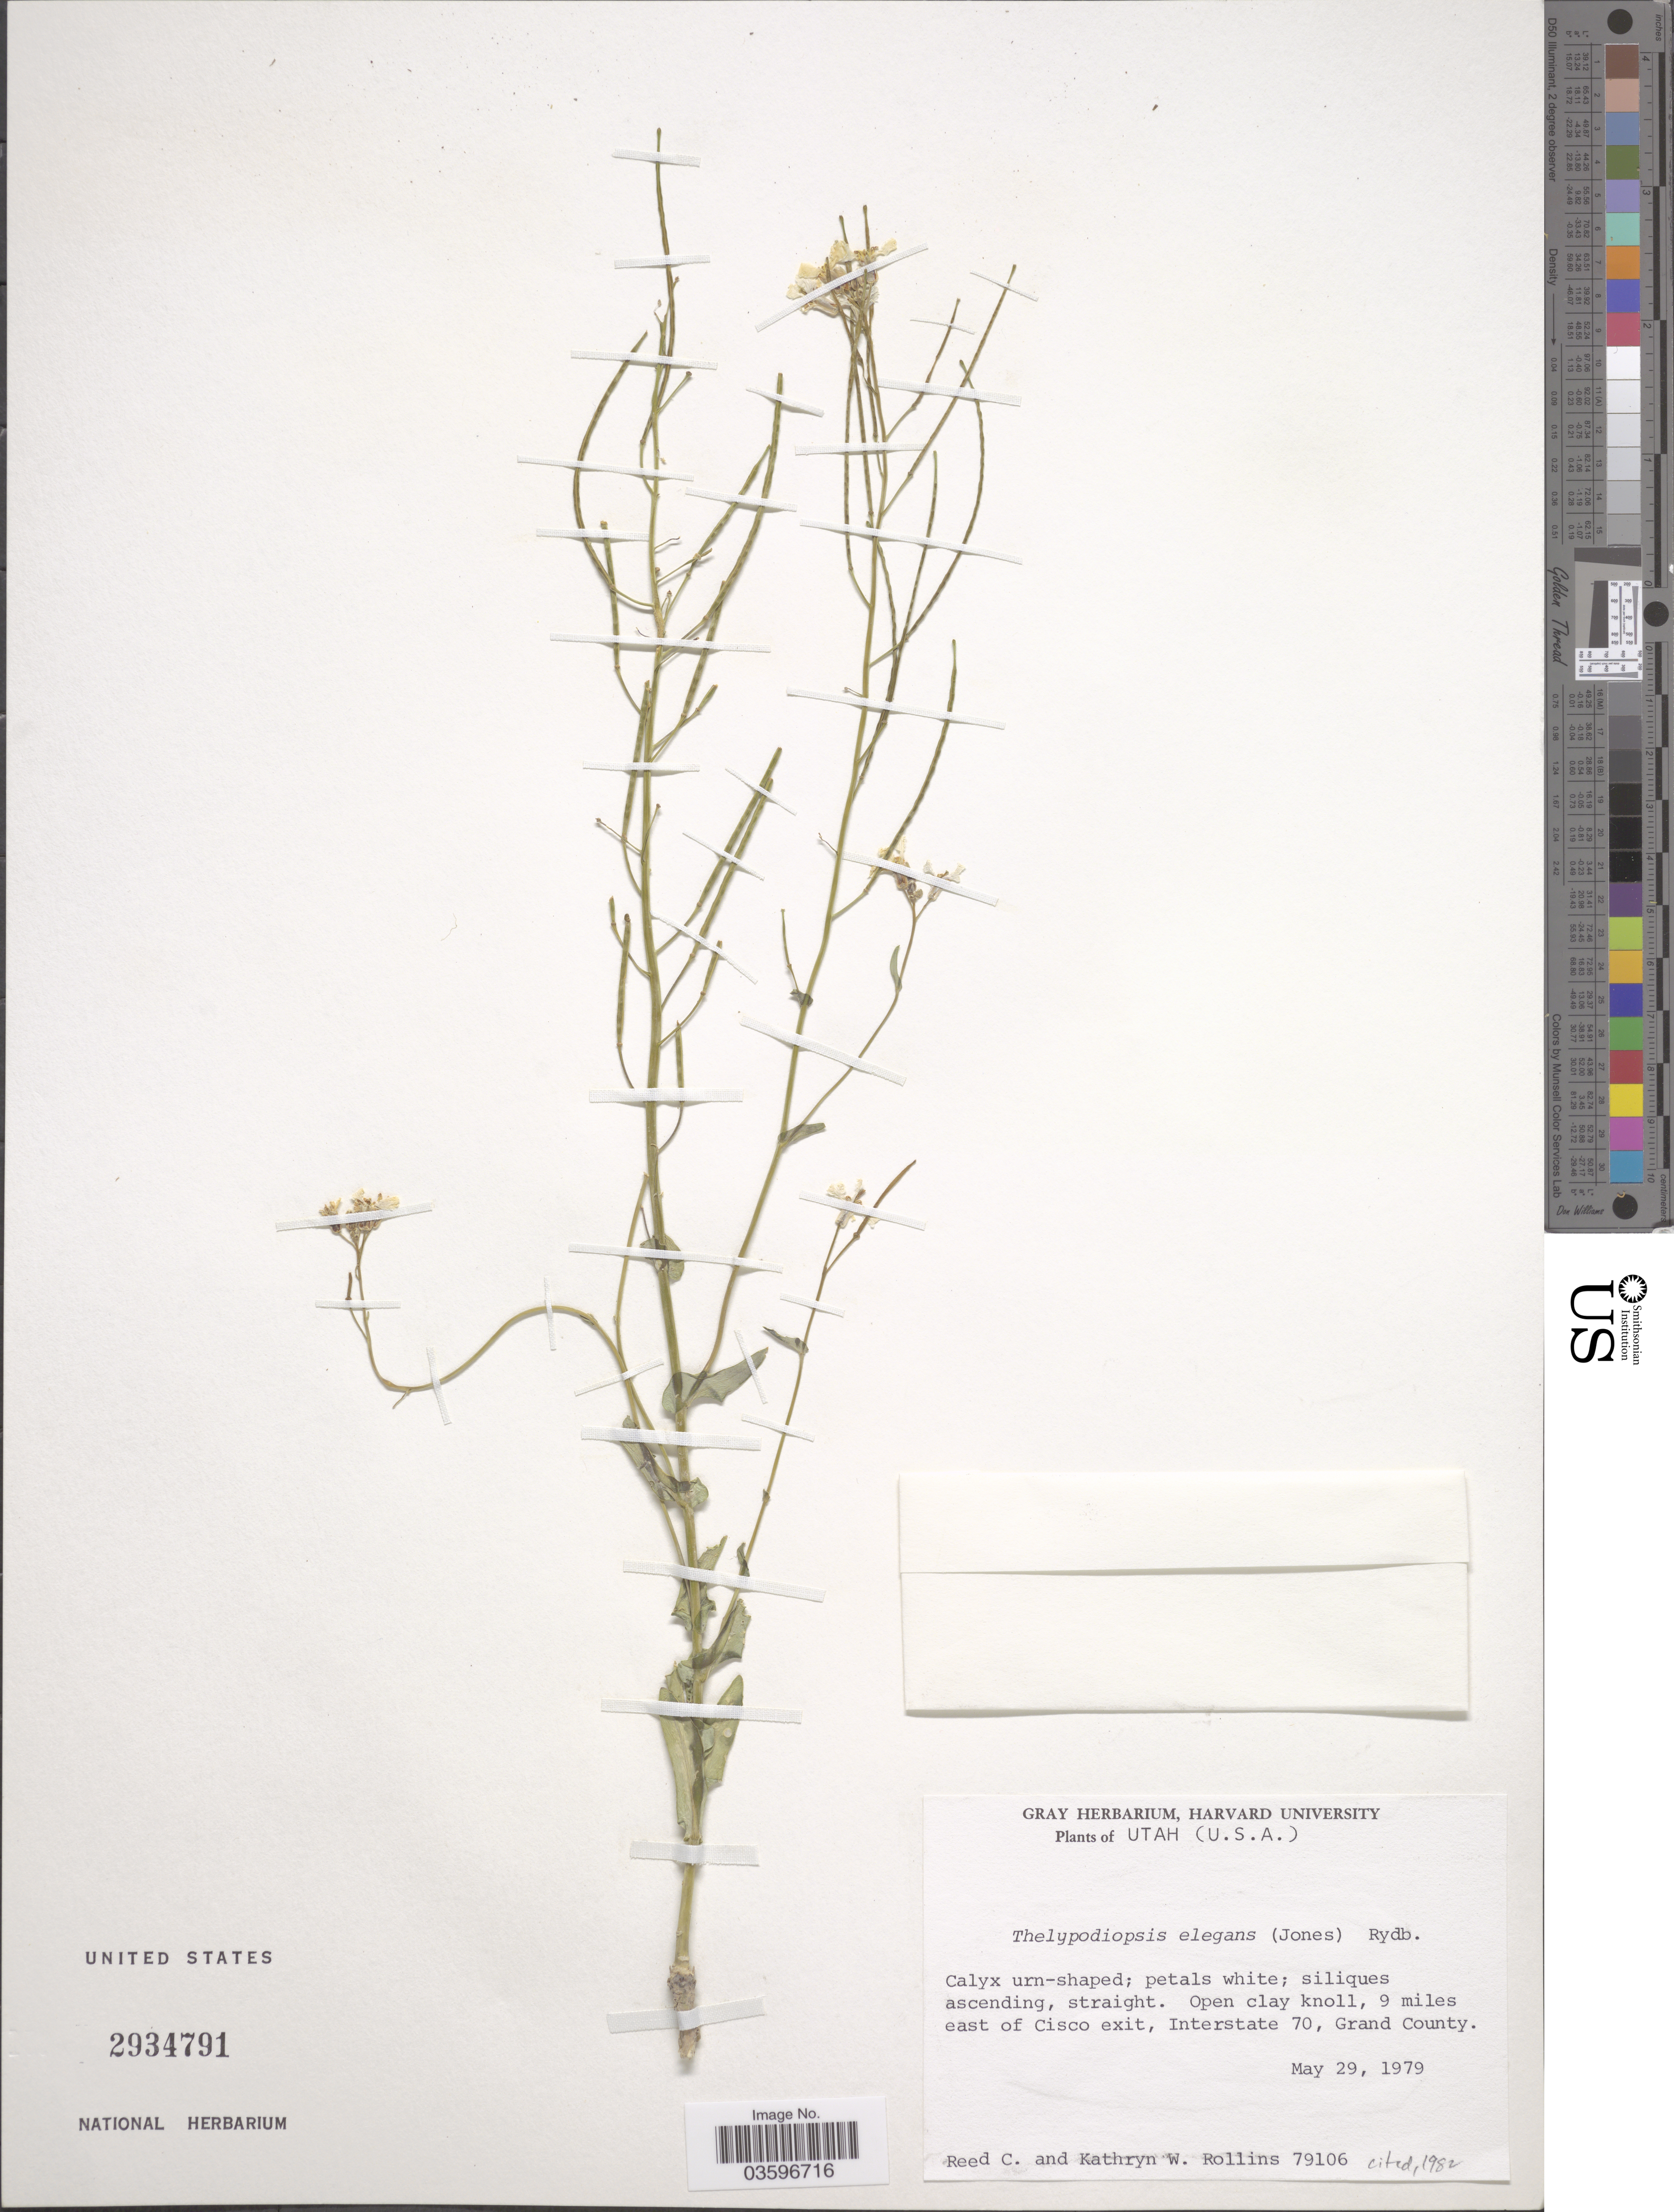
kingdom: Plantae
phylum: Tracheophyta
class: Magnoliopsida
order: Brassicales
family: Brassicaceae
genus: Thelypodiopsis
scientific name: Thelypodiopsis elegans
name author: (M.E. Jones) Rydb.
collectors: R. C. Rollins & K. W. Rollins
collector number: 79106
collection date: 1979-05-29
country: United States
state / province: Utah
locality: Open clay knoll, 9 miles east of Cisco exit, Interstate 70, Grand County.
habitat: open clay knoll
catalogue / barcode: US 2934791